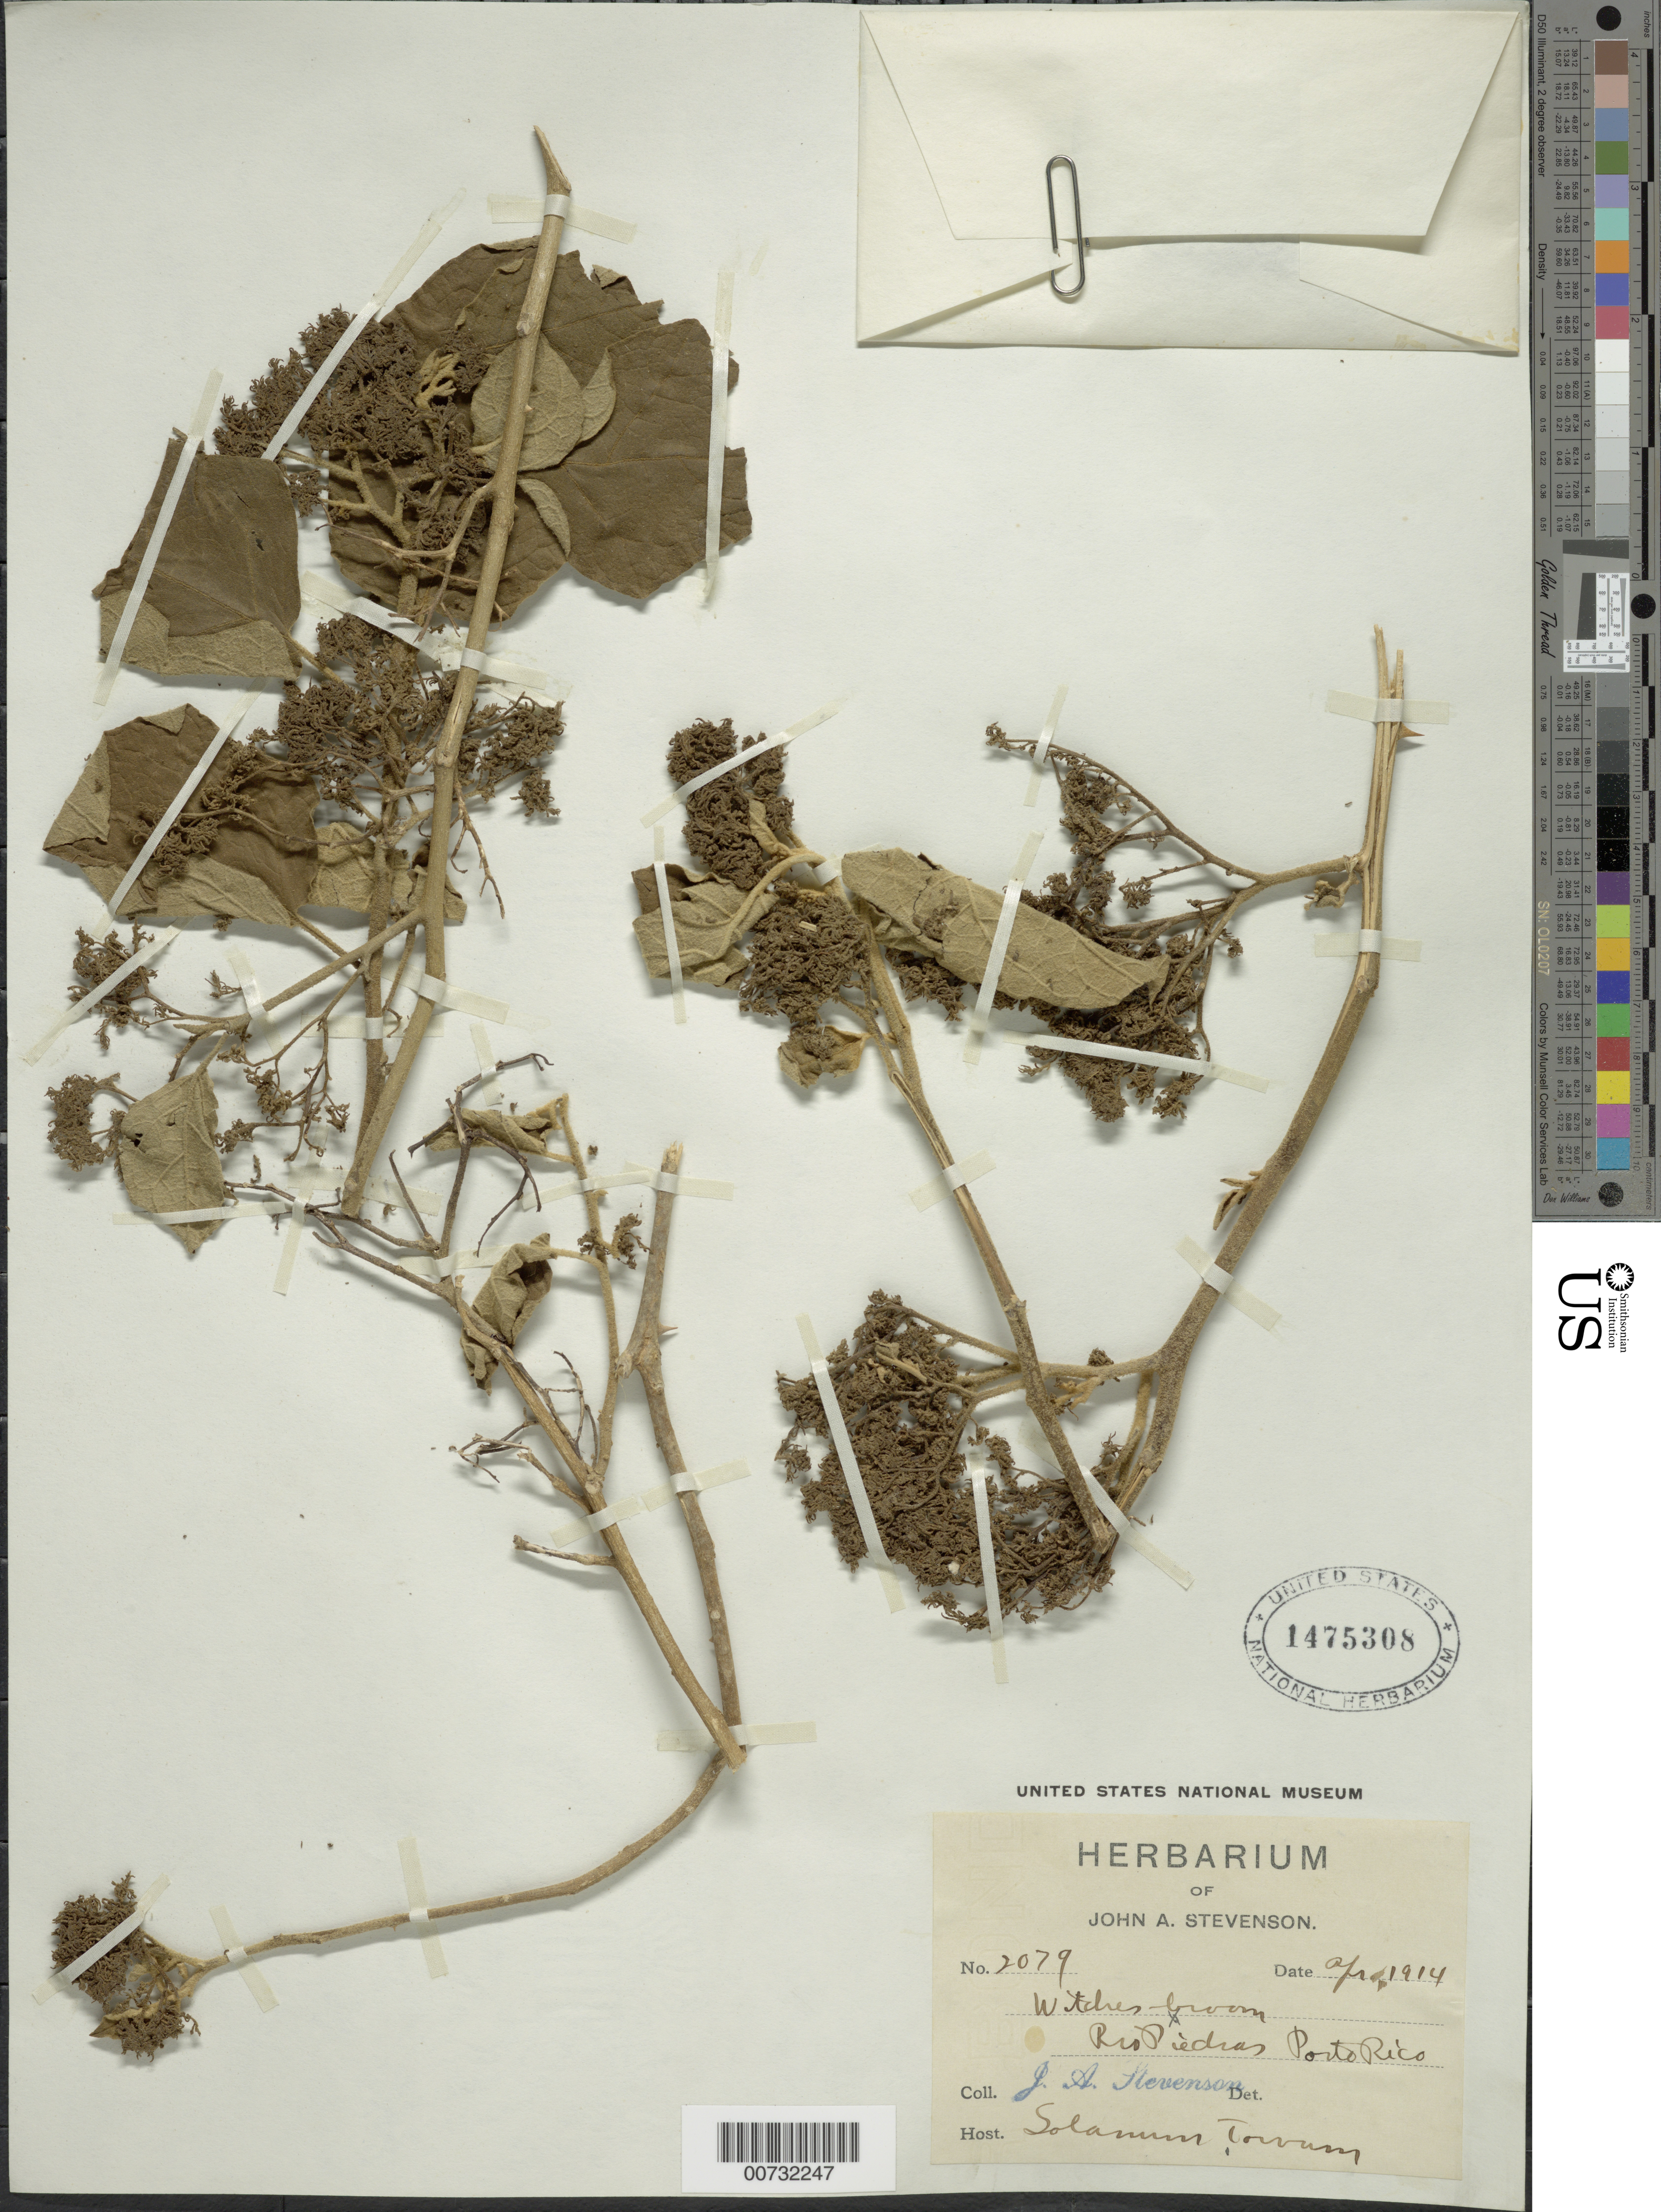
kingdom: Plantae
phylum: Tracheophyta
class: Magnoliopsida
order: Solanales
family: Solanaceae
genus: Solanum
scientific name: Solanum torvum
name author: Sw.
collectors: J. Stevenson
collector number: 2079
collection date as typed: Apr 1914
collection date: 1914-04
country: Puerto Rico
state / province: San Juan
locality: Rio Piedras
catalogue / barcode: US 1475308